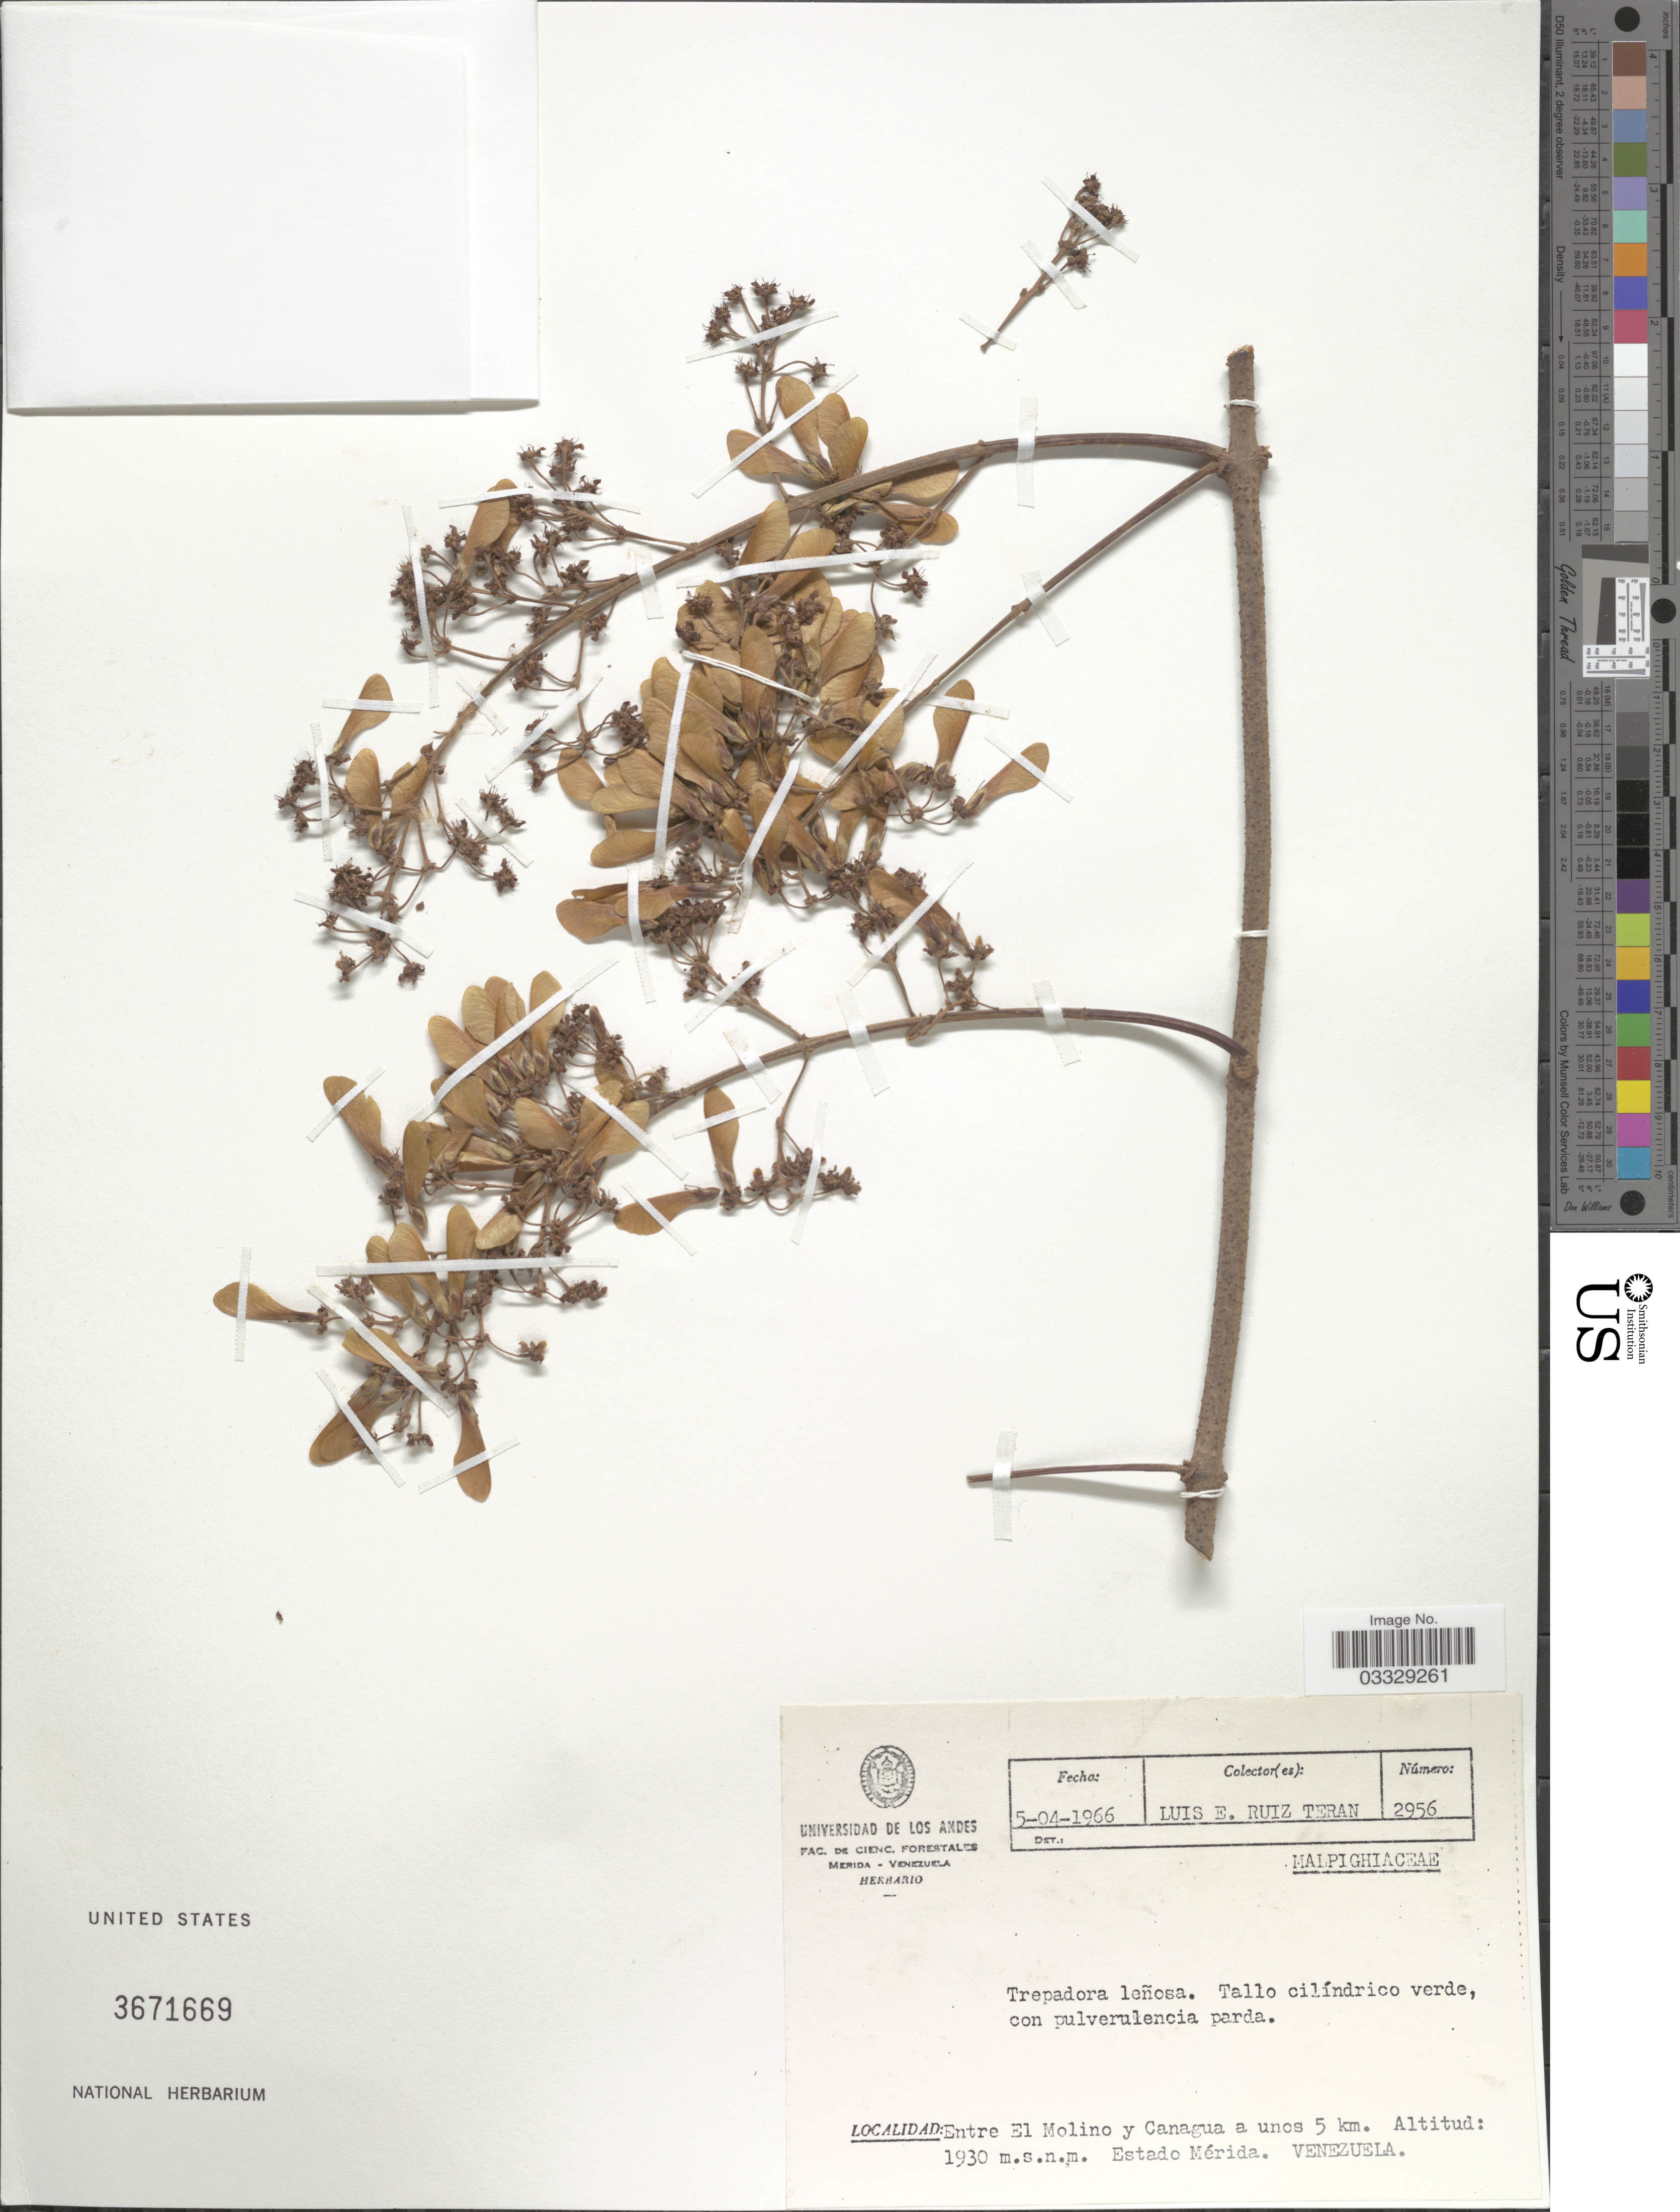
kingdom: Plantae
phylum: Tracheophyta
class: Magnoliopsida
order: Malpighiales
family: Malpighiaceae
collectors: L. E. Ruíz-Terán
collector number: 2956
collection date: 1966-04-05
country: Venezuela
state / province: Mérida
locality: Entre El Molino y Canagua a unos 5 km.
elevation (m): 1930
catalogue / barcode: US 3671669